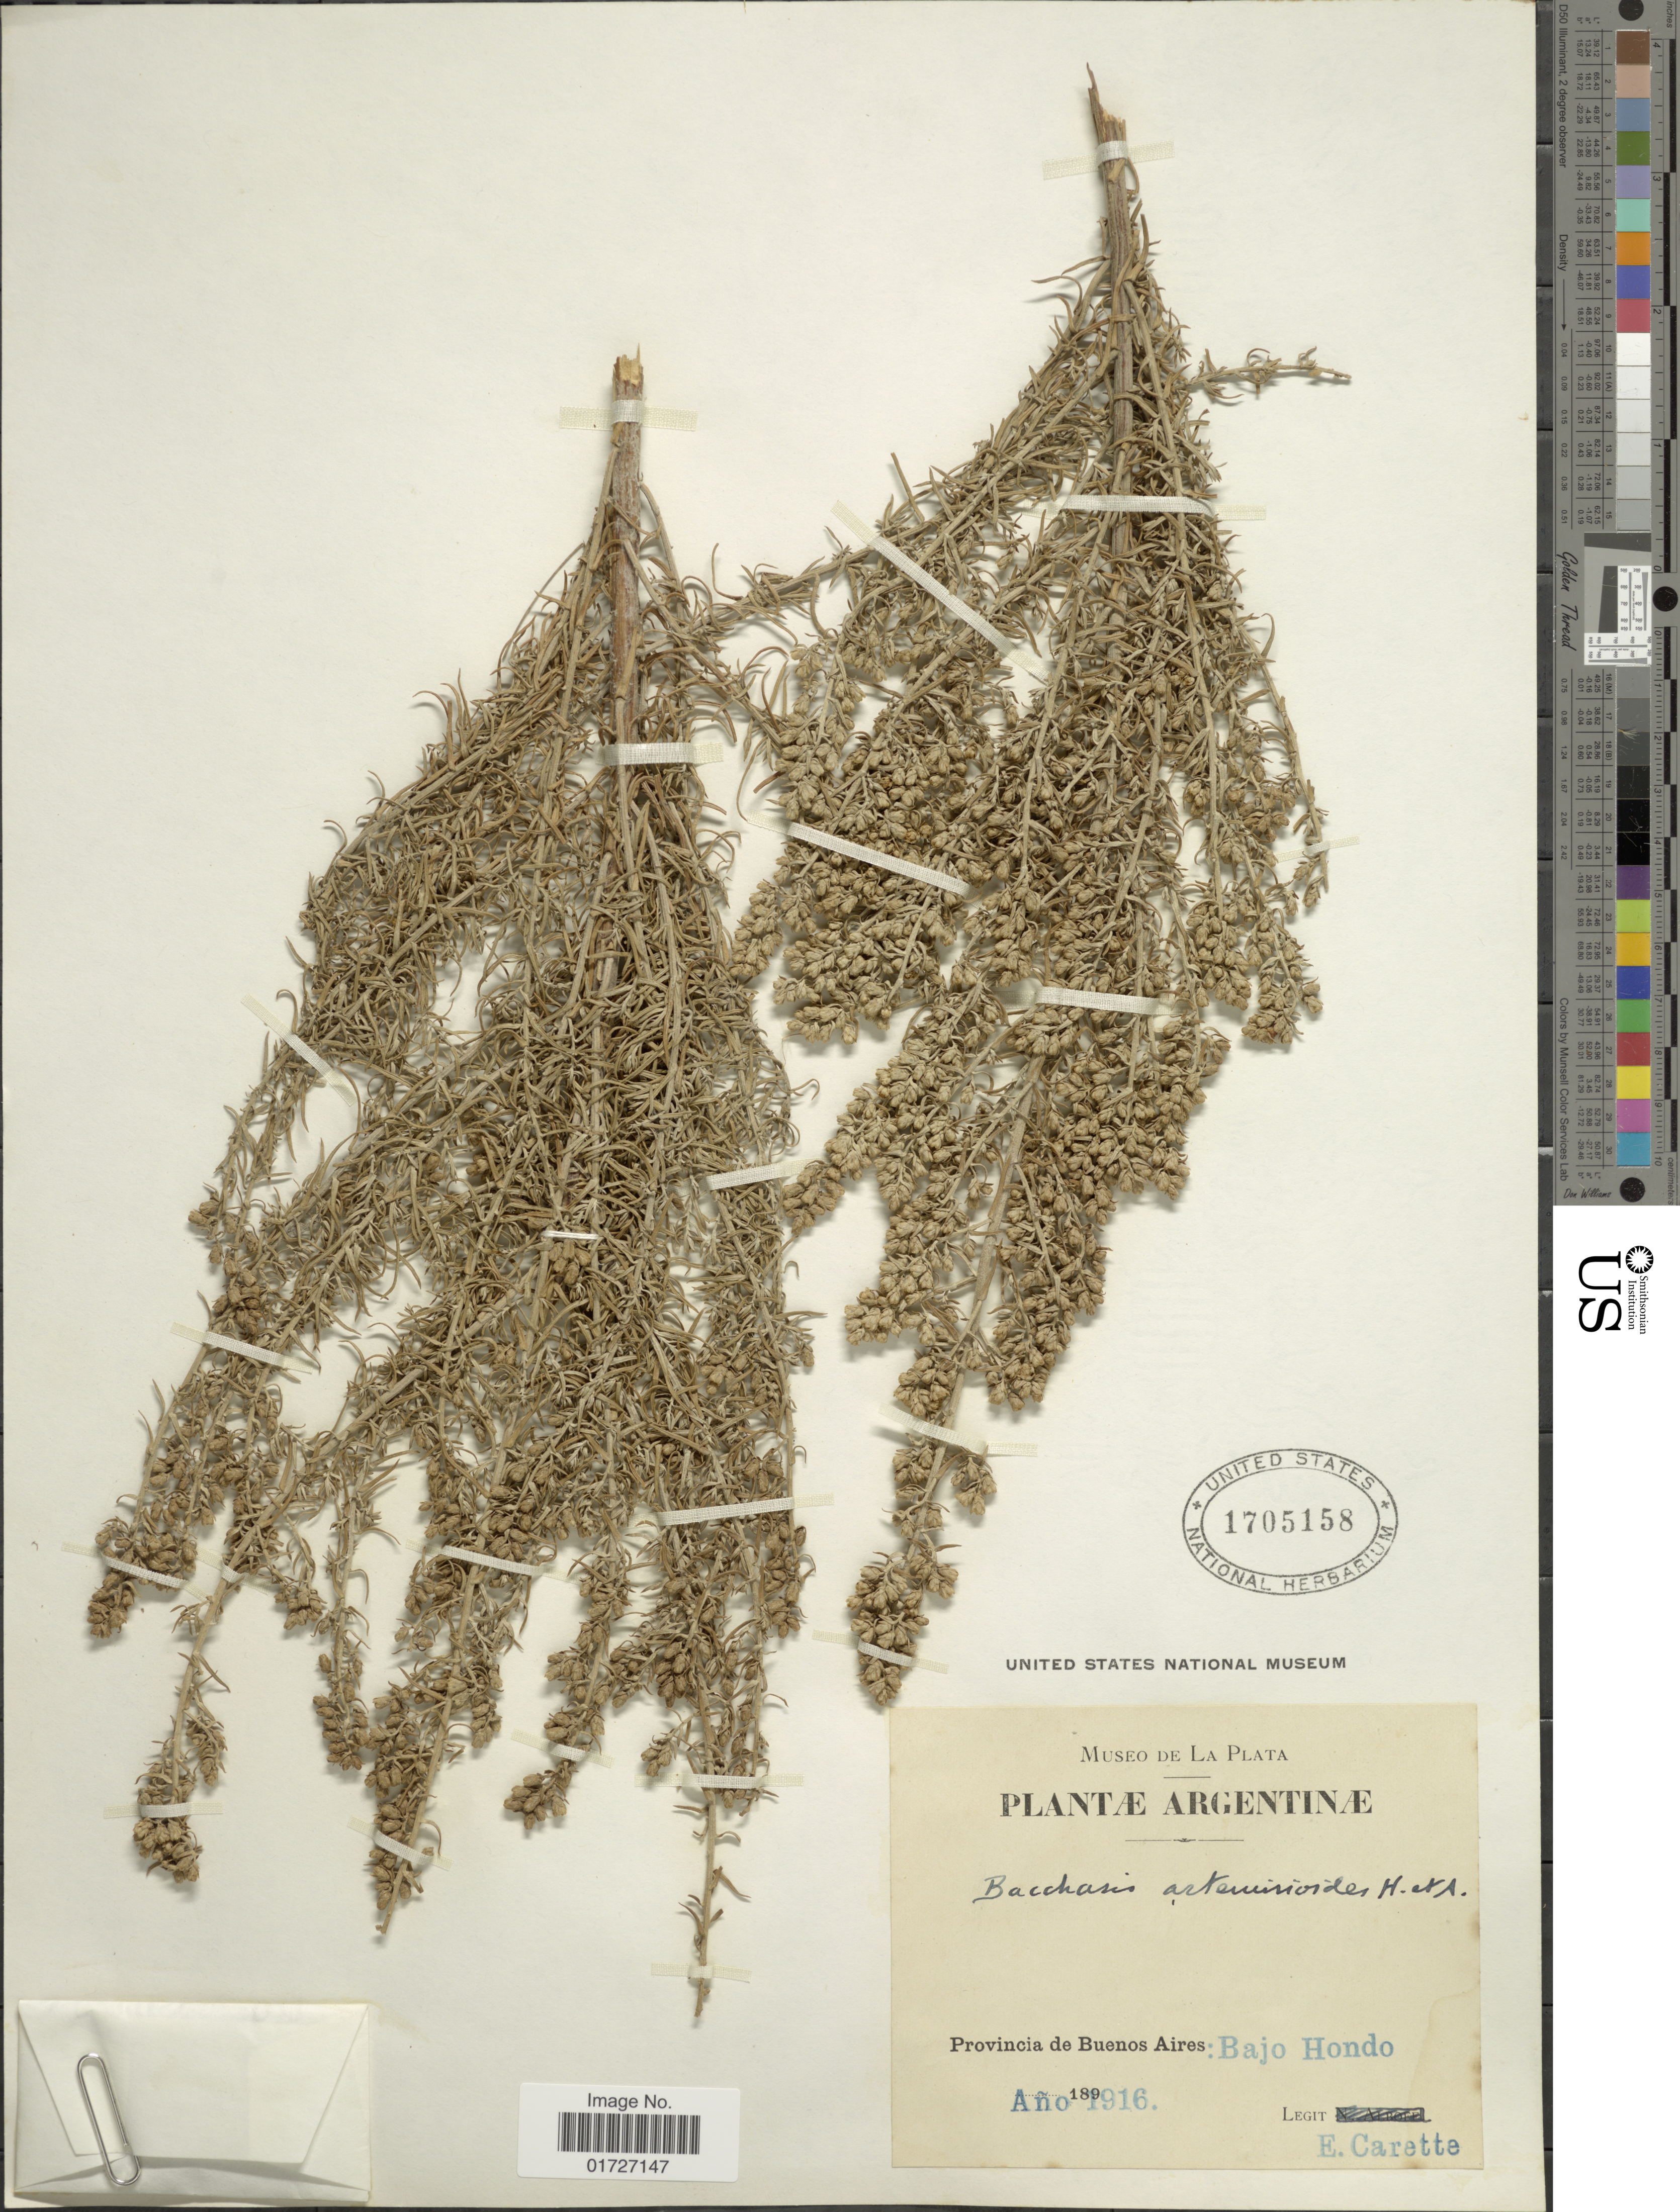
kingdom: Plantae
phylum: Tracheophyta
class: Magnoliopsida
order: Asterales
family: Asteraceae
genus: Baccharis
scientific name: Baccharis artemisioides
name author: Hook. & Arn.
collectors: E. Carette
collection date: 1916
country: Argentina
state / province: Buenos Aires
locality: Bajo Hondo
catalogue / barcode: US 1705158